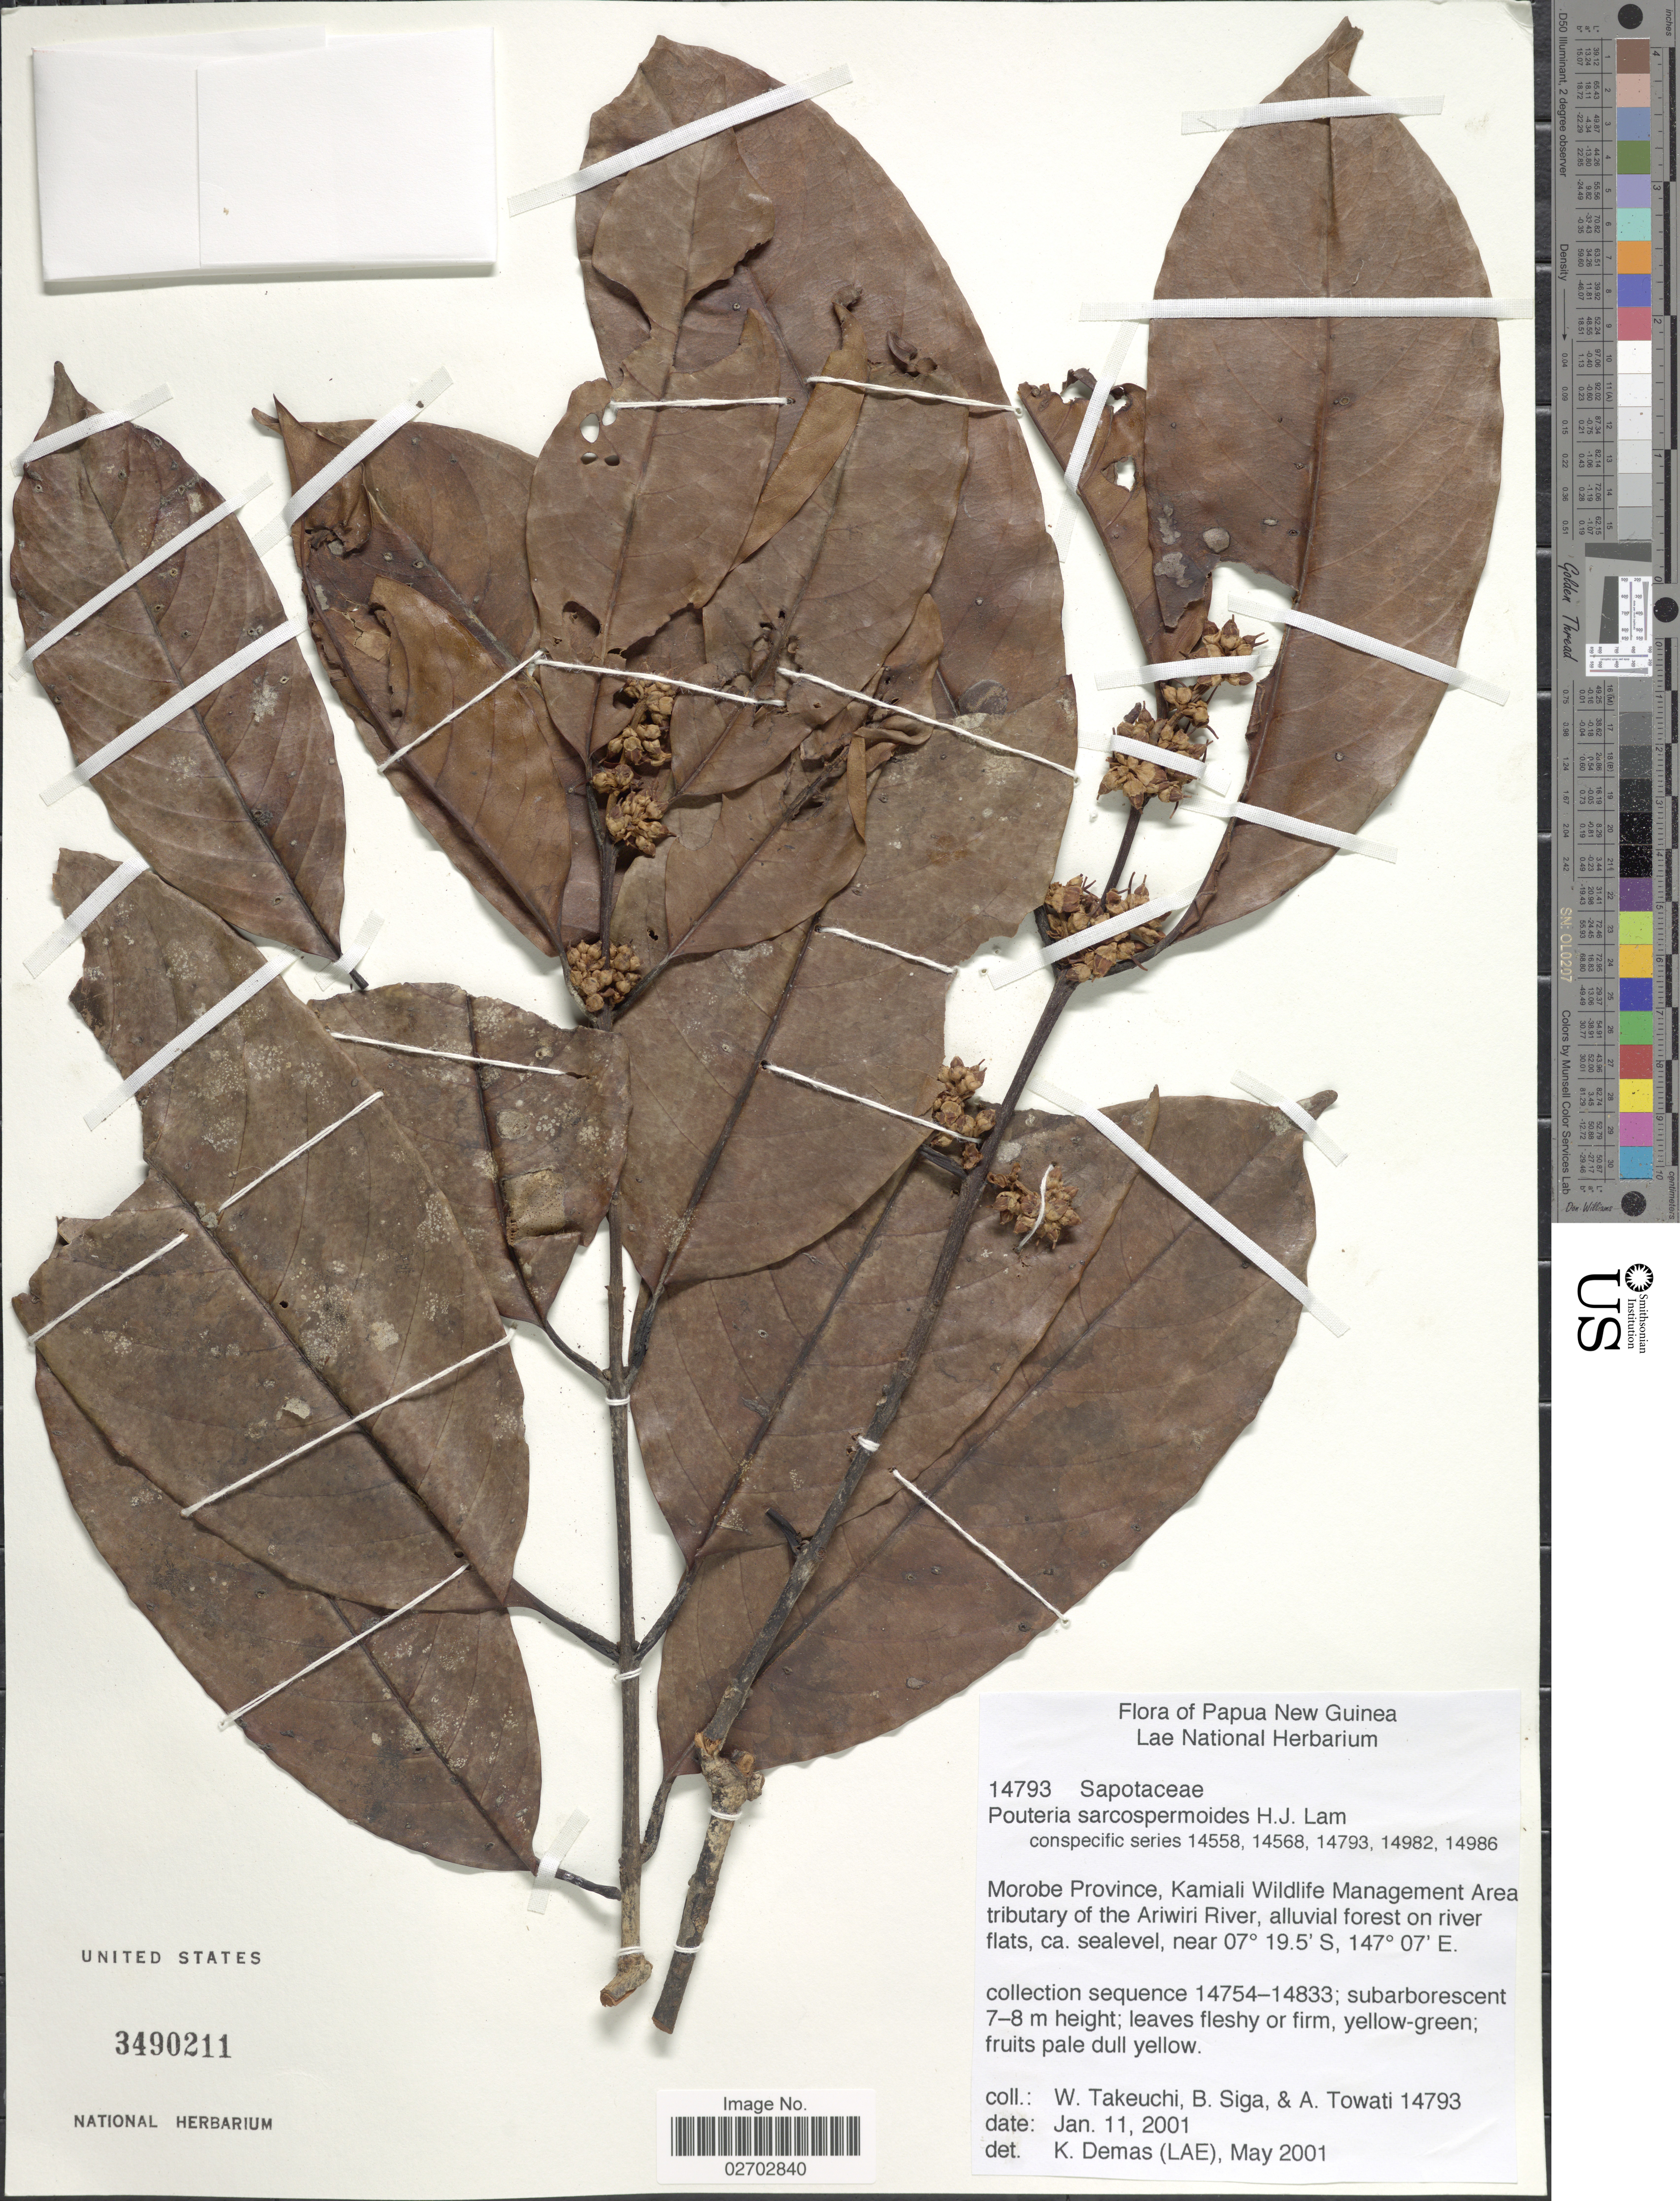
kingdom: Plantae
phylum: Tracheophyta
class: Magnoliopsida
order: Ericales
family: Sapotaceae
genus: Pouteria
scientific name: Pouteria sarcospermoides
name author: (H.J. Lam) H.J. Lam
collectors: W. Takeuchi, B. Siga & A. Towati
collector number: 14793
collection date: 2001-01-11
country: Papua New Guinea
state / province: Morobe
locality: Kamiali Wildlife Management Area tributary of the Ariwiri River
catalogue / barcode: US 3490211